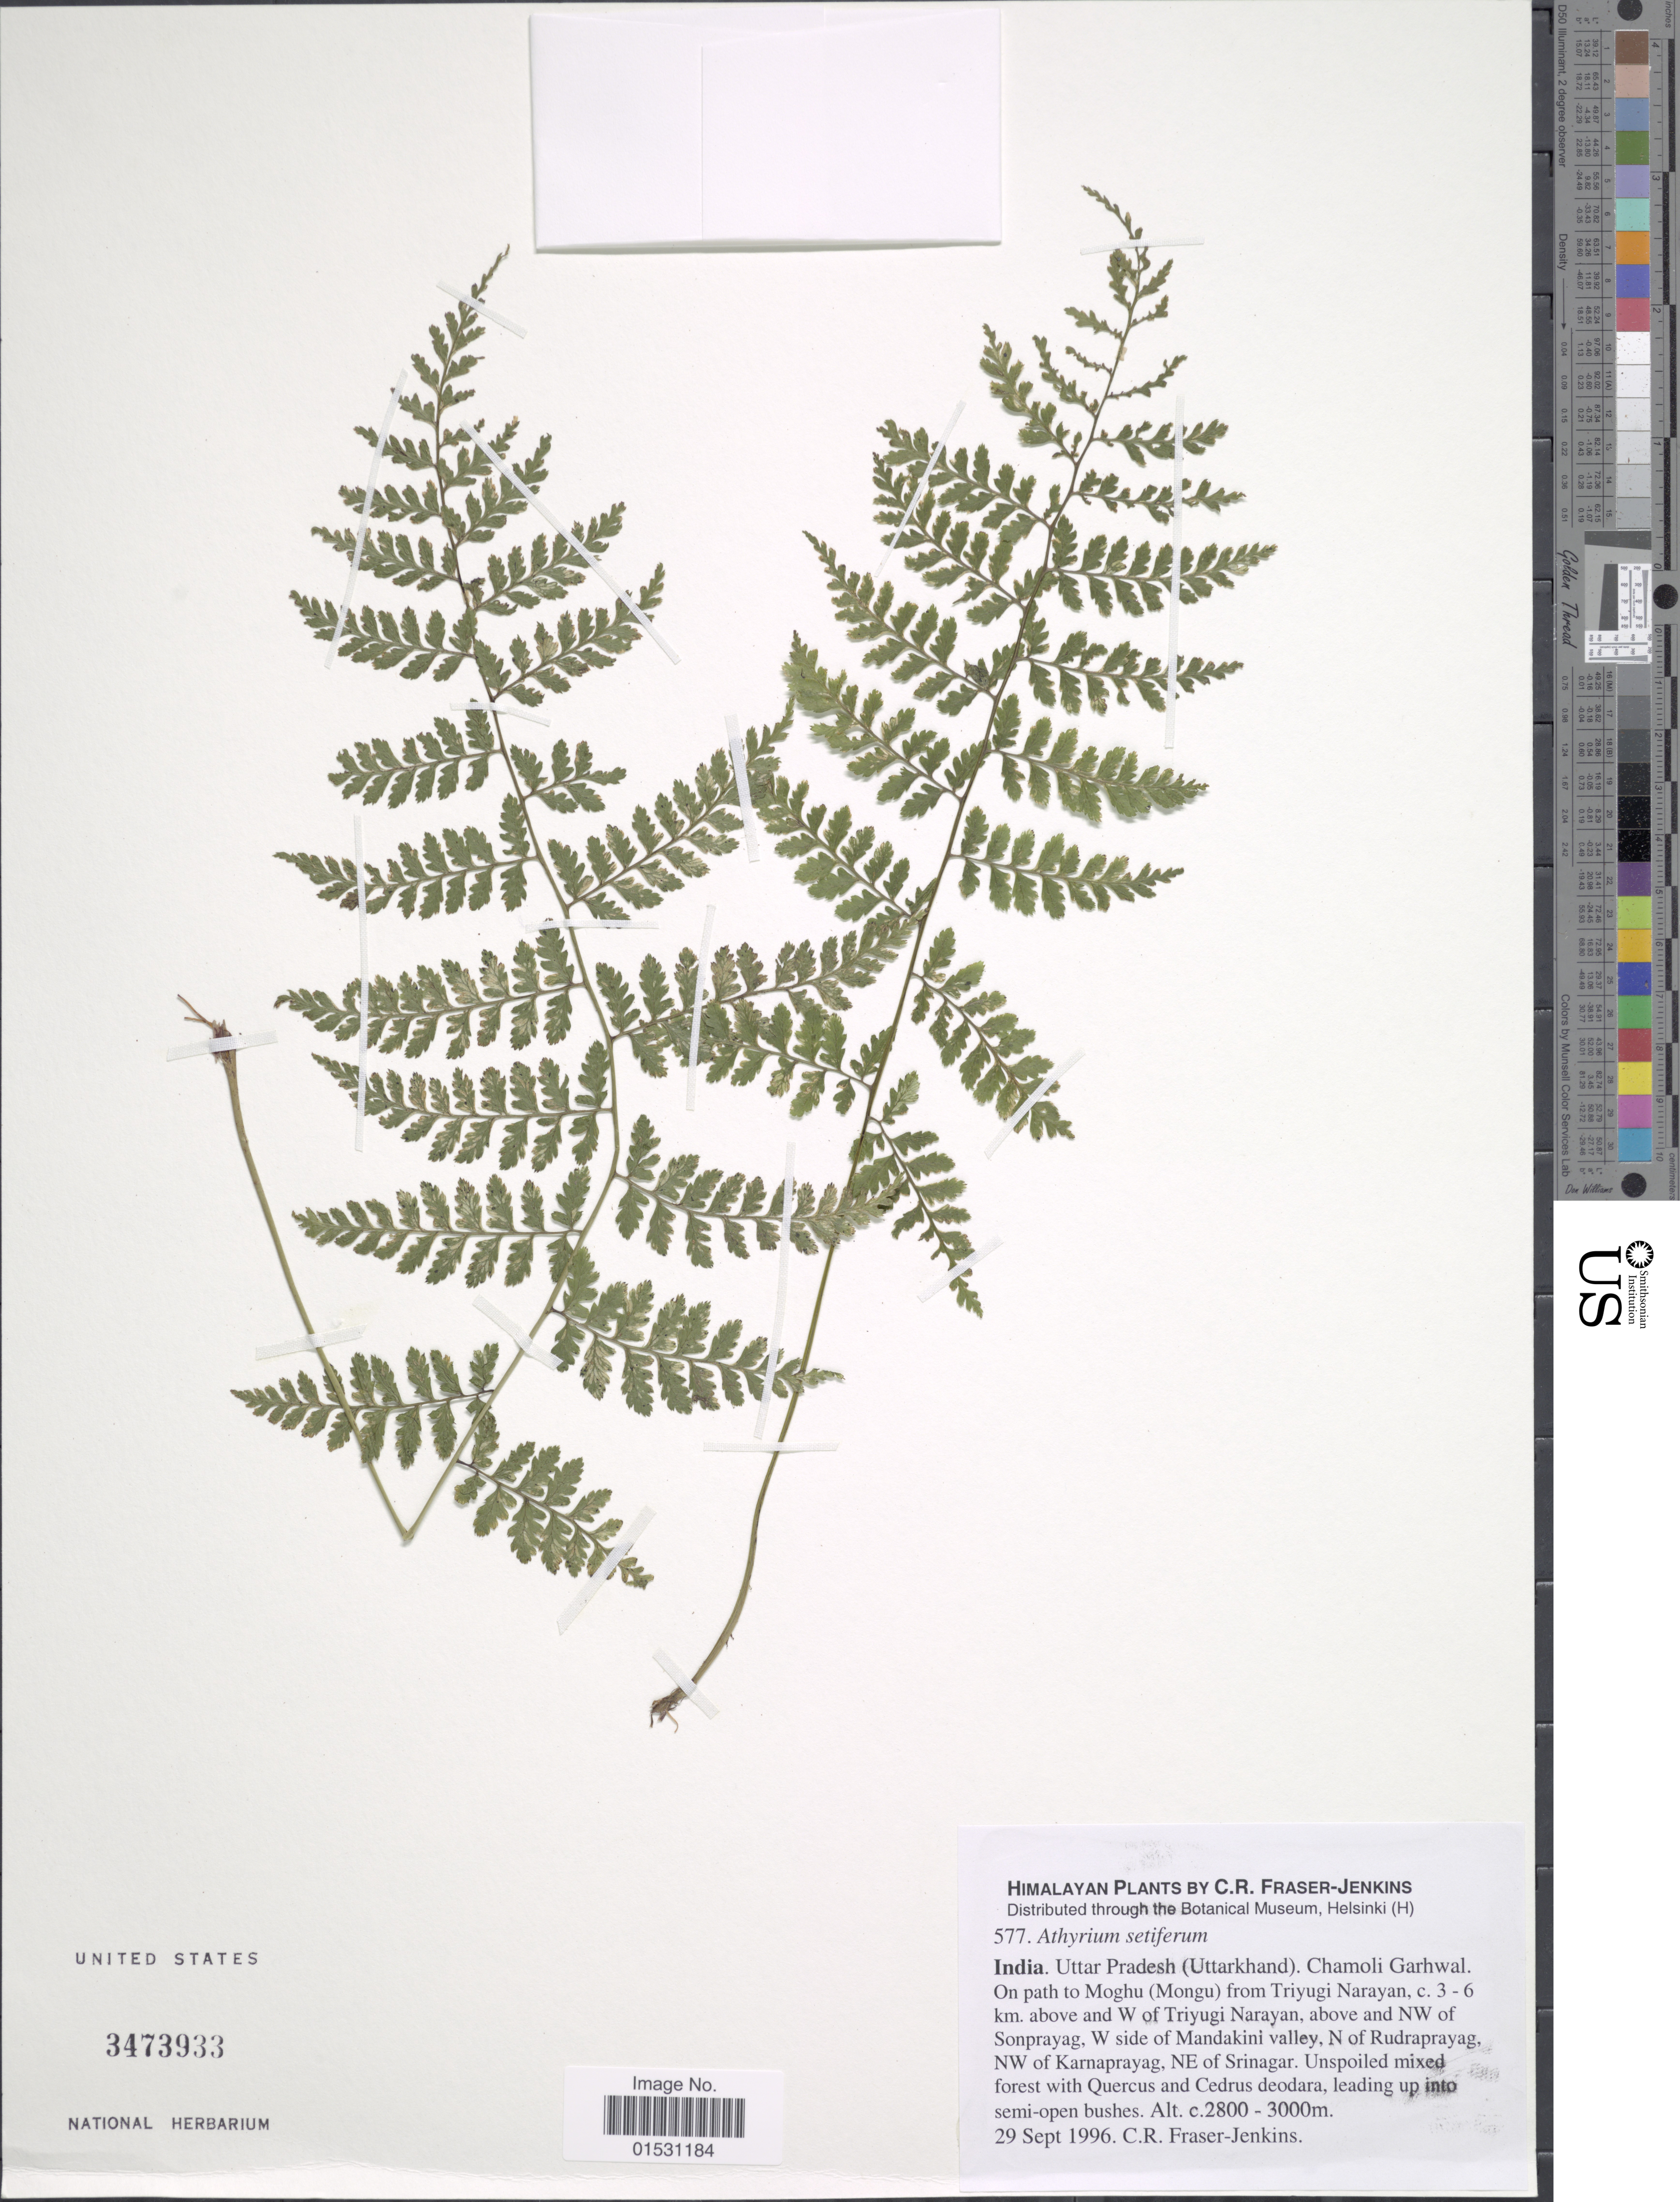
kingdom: Plantae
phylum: Tracheophyta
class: Polypodiopsida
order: Polypodiales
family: Athyriaceae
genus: Athyrium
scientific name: Athyrium setiferum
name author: C. Chr.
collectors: C. R. Fraser-Jenkins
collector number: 577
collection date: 1996-09-29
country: India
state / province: Uttar Pradesh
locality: Himalayan. Uttarkhand. Chamoli Garhwal. On path to Moghu (Mongu) from Triyugi Narayan, c. 3-6 km. above and W of Triyugi, above and NW of Sonprayag, W side of Mandakini valley, N of Rudraprayag, NW of Karnaprayag, NE of Srinagar.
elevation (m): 2800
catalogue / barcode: US 3473933